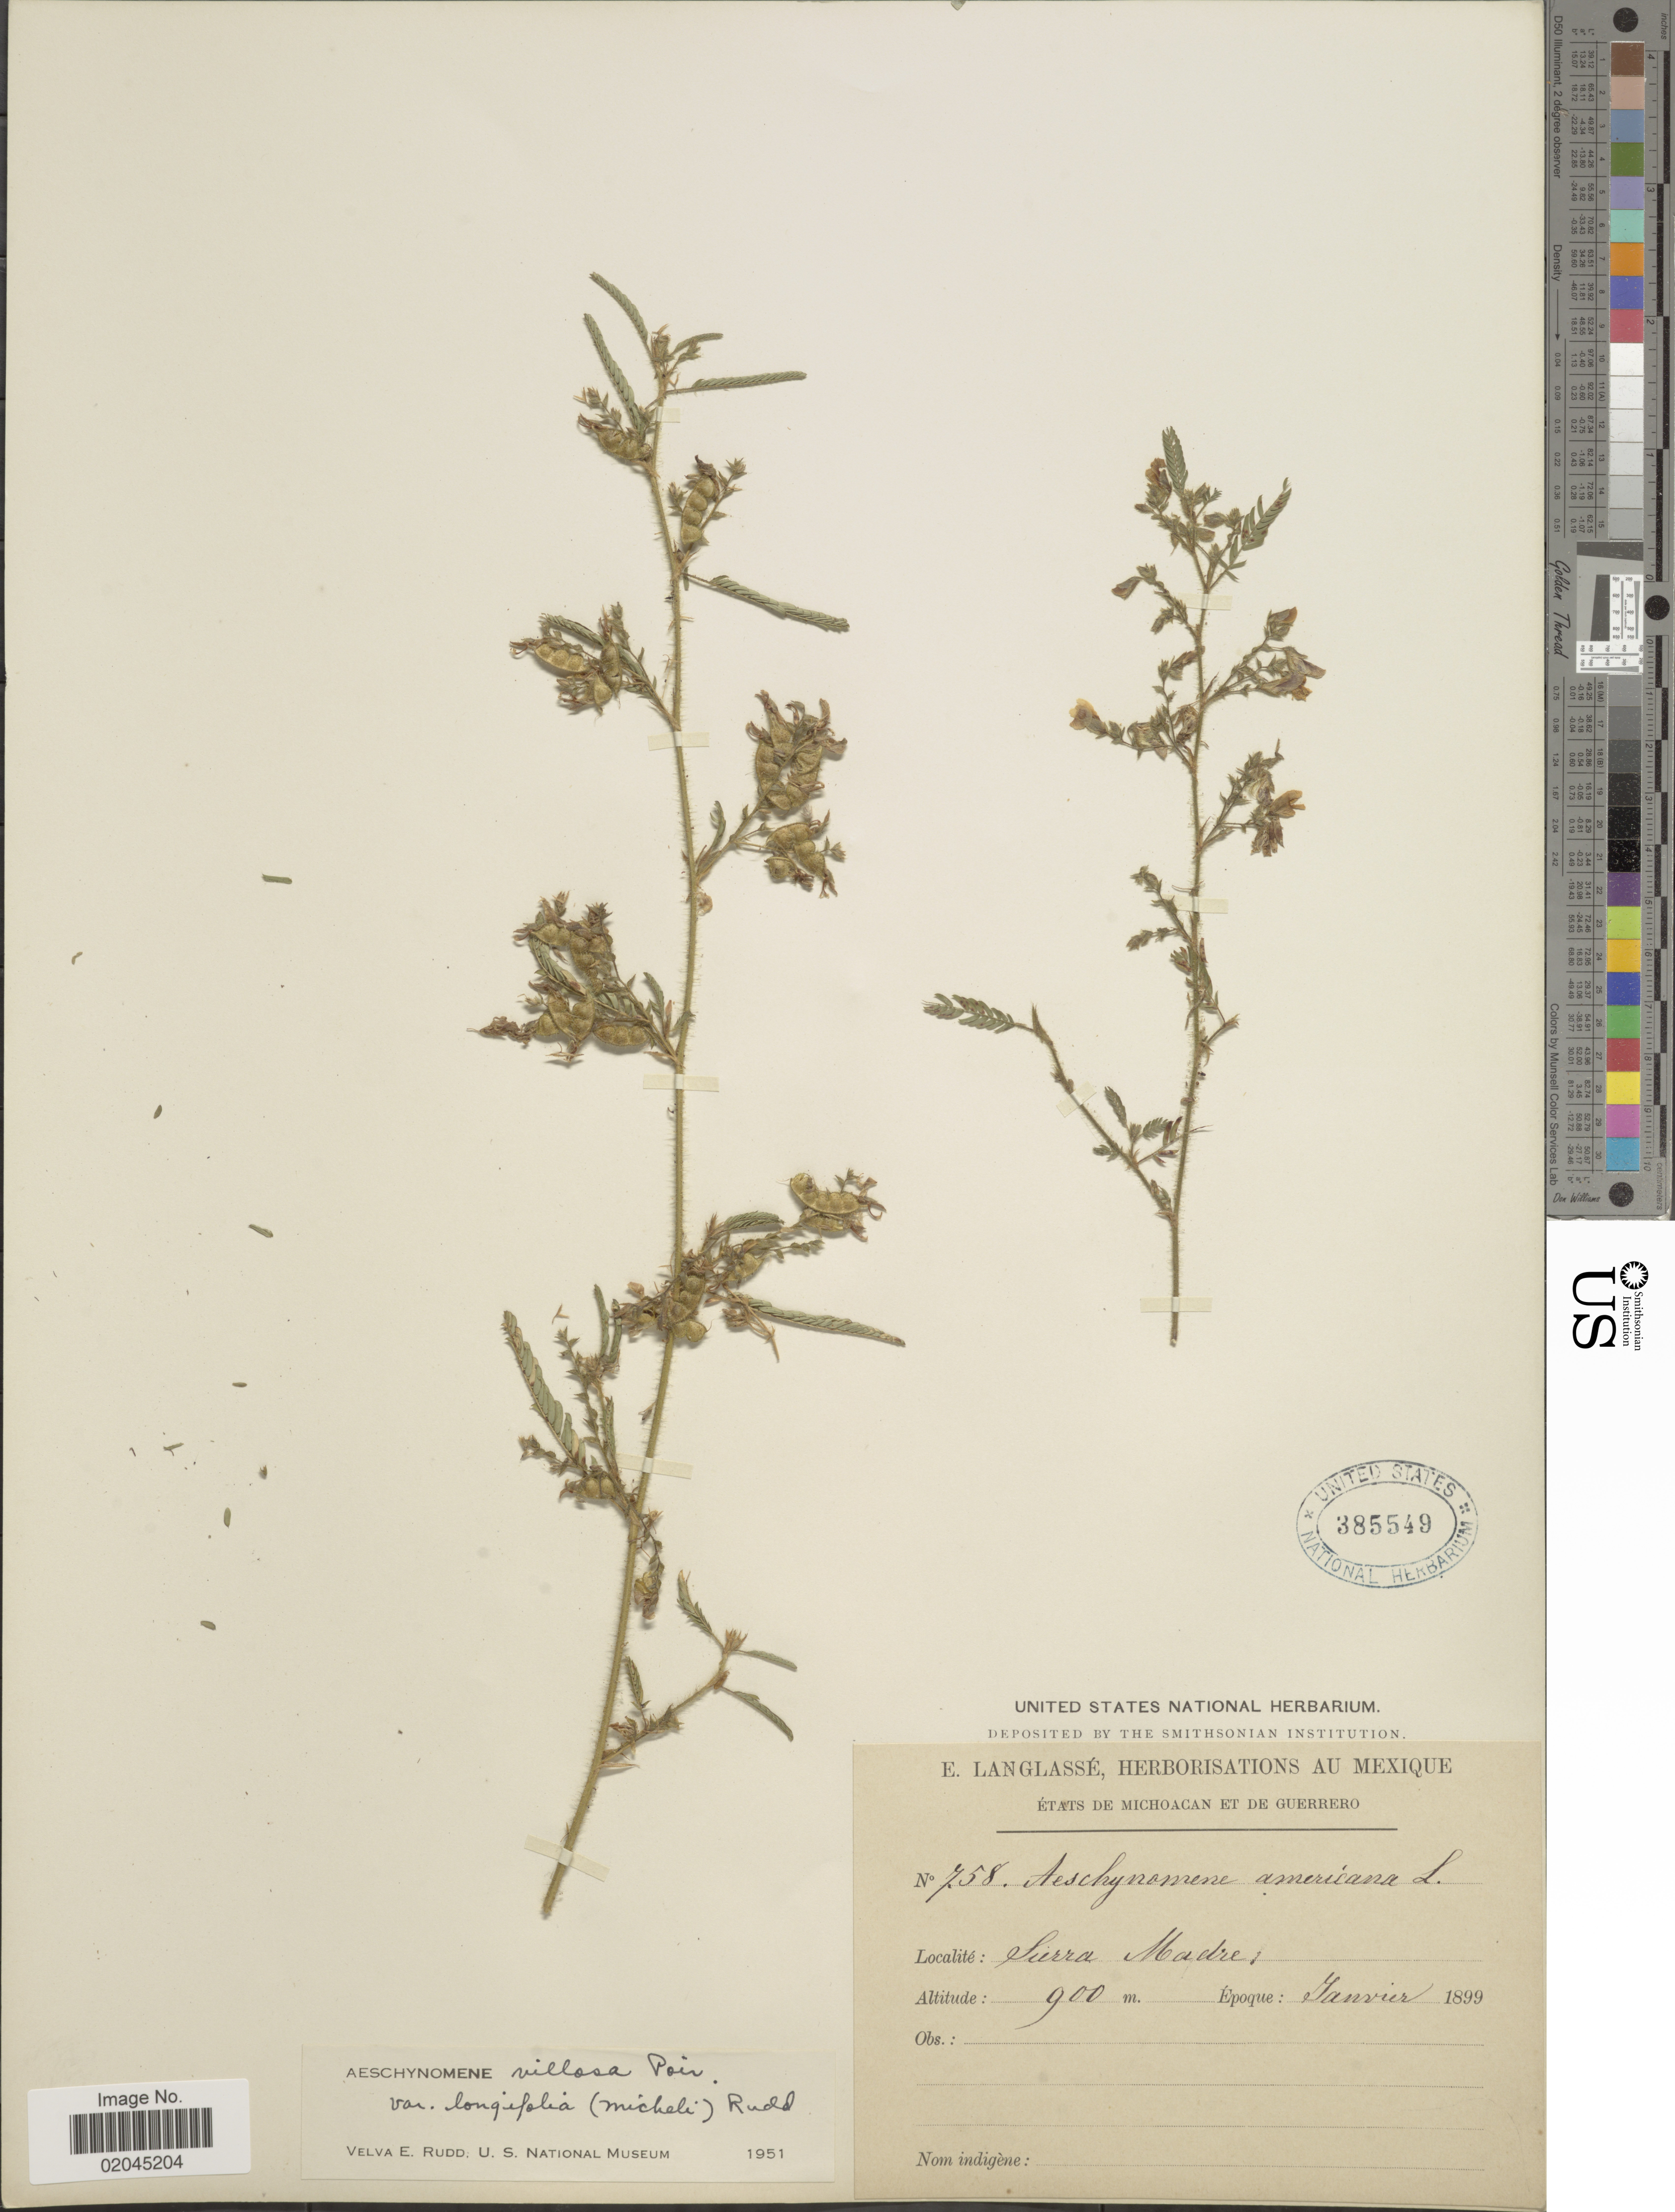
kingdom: Plantae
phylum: Tracheophyta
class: Magnoliopsida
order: Fabales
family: Fabaceae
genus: Aeschynomene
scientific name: Aeschynomene villosa var. longifolia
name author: (Micheli) Rudd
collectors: E. Langlassé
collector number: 758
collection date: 1899-01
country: Mexico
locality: États de Michoacan et de Guerrero, Sierra Madre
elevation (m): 900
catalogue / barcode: US 385549